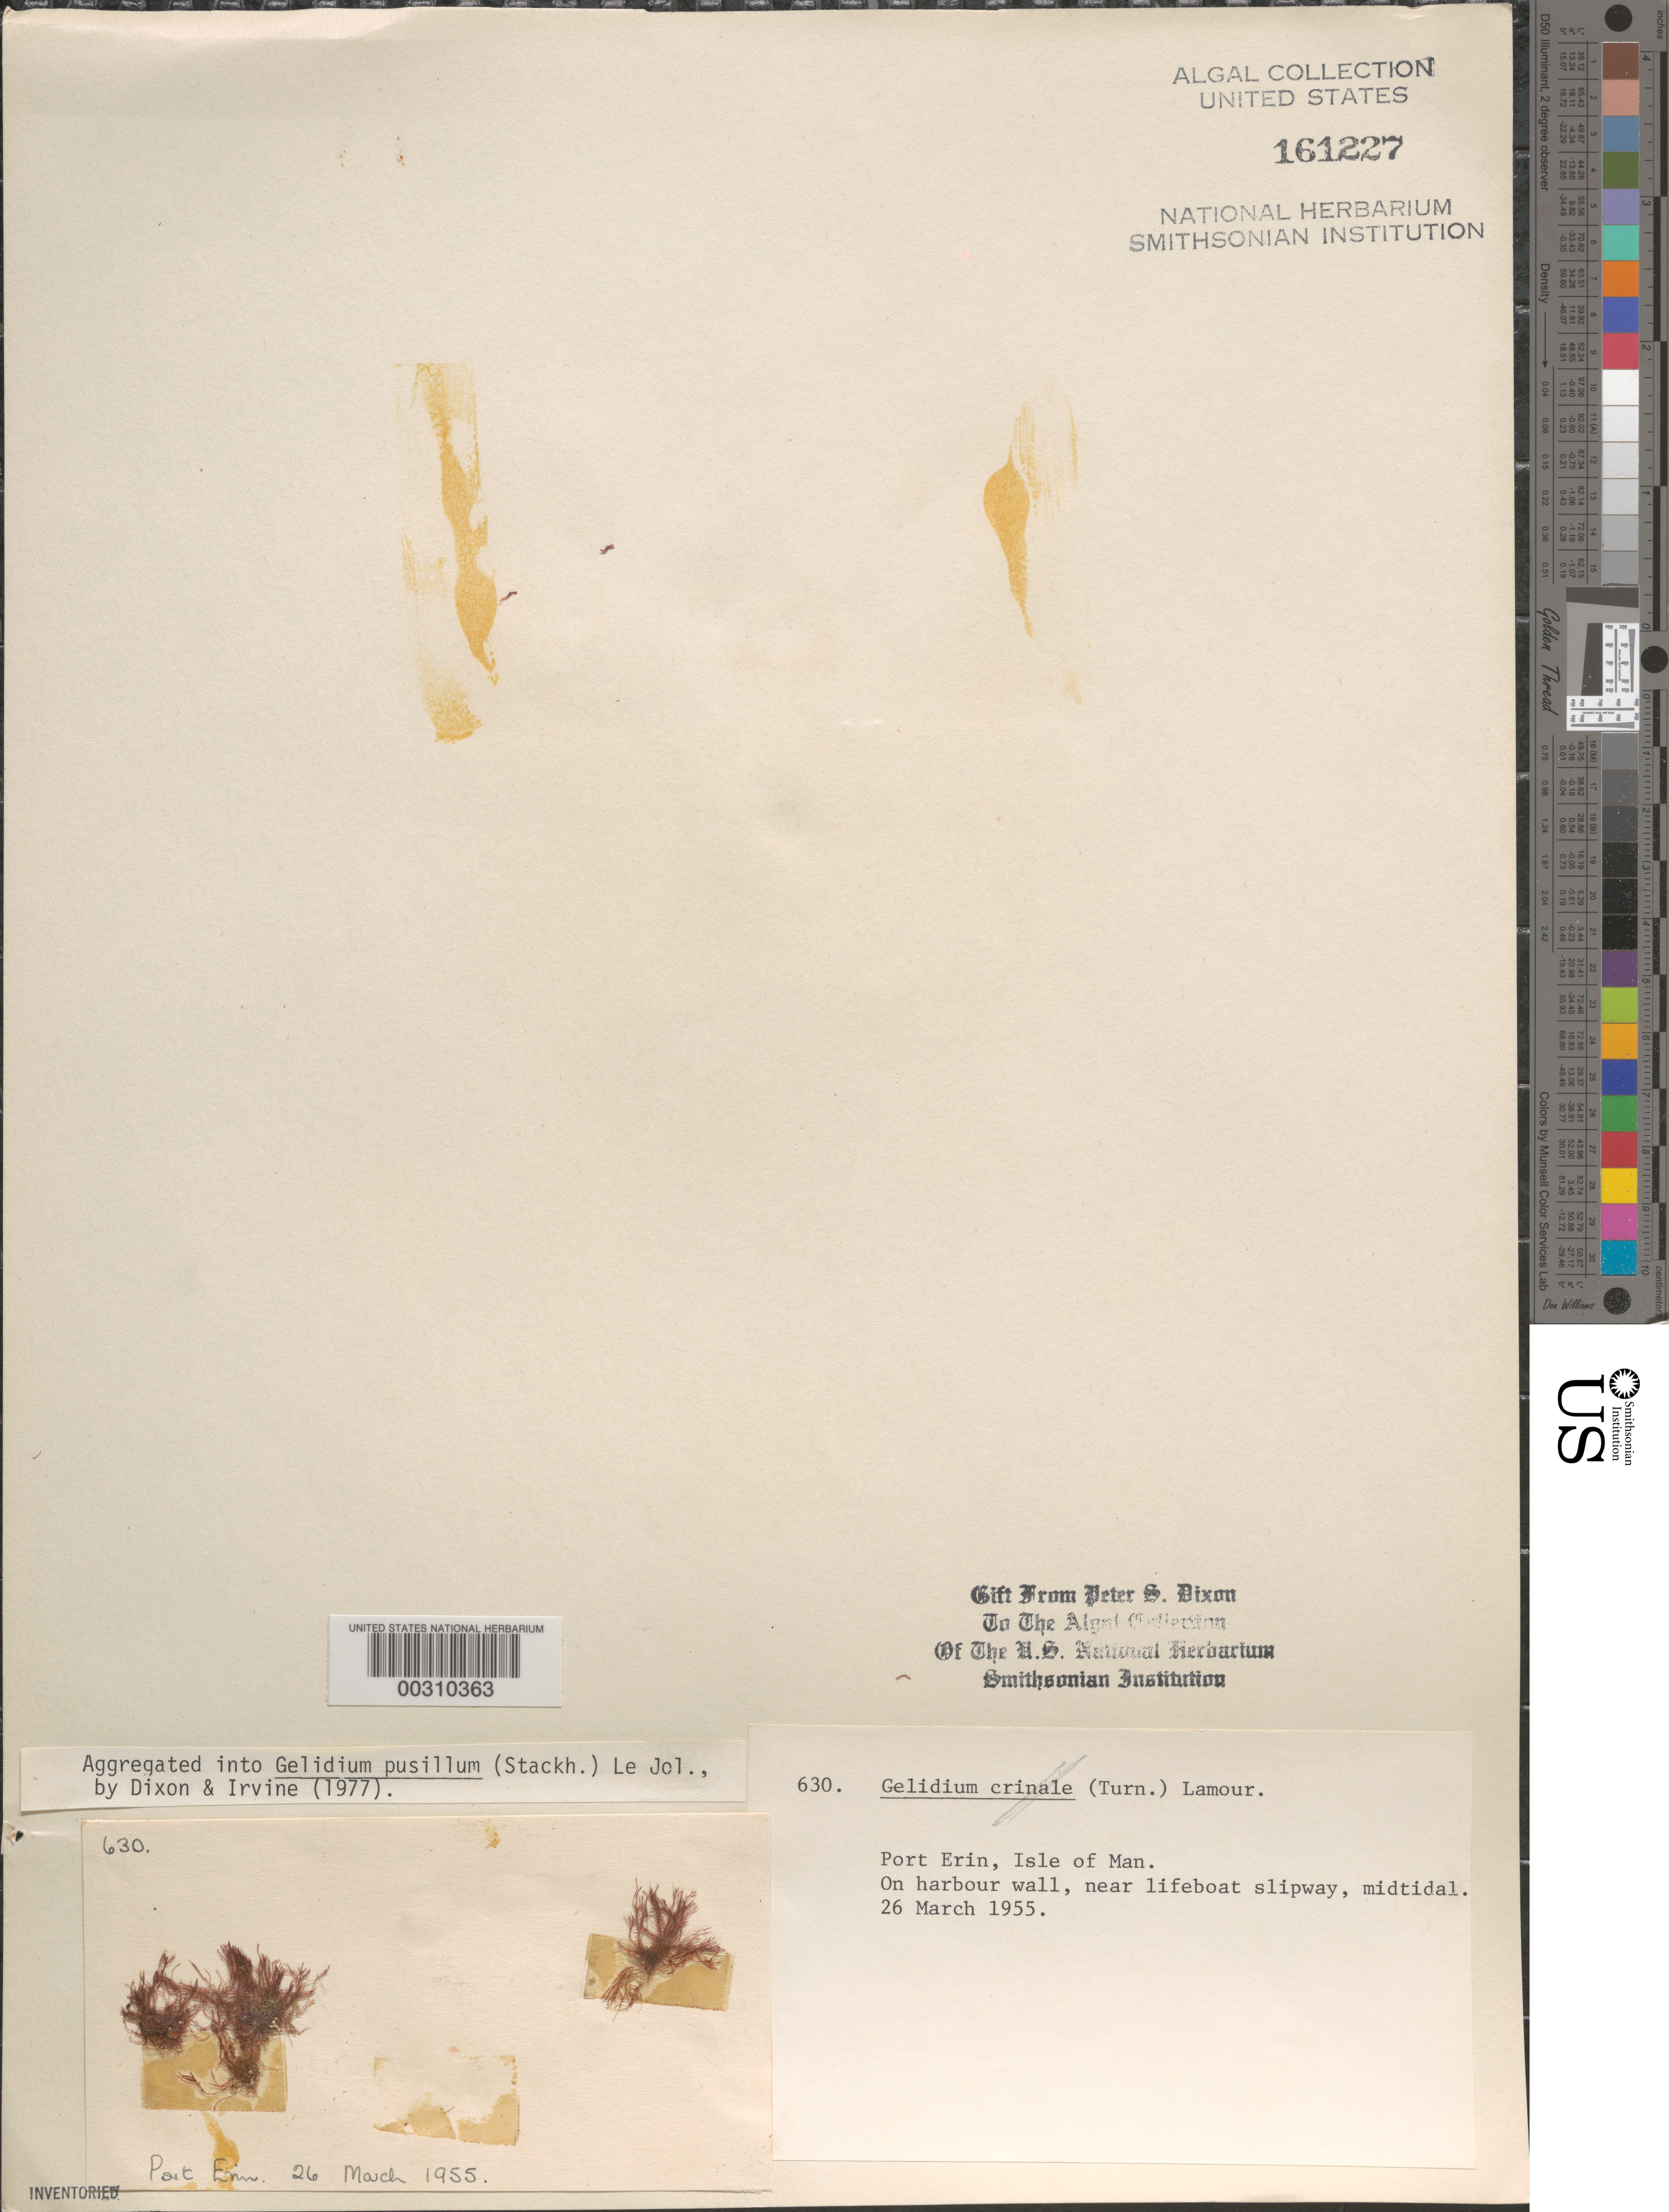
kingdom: Plantae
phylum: Rhodophyta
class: Florideophyceae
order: Gelidiales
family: Gelidiaceae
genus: Gelidium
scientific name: Gelidium pusillum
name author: (Stackh.) Le Jol.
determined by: Dixon, P. S.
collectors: P. S. Dixon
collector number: PSD 630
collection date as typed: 26 Mar 1955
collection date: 1955-03-26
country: United Kingdom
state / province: England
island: Isle of Man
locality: Port Erin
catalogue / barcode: US 161227